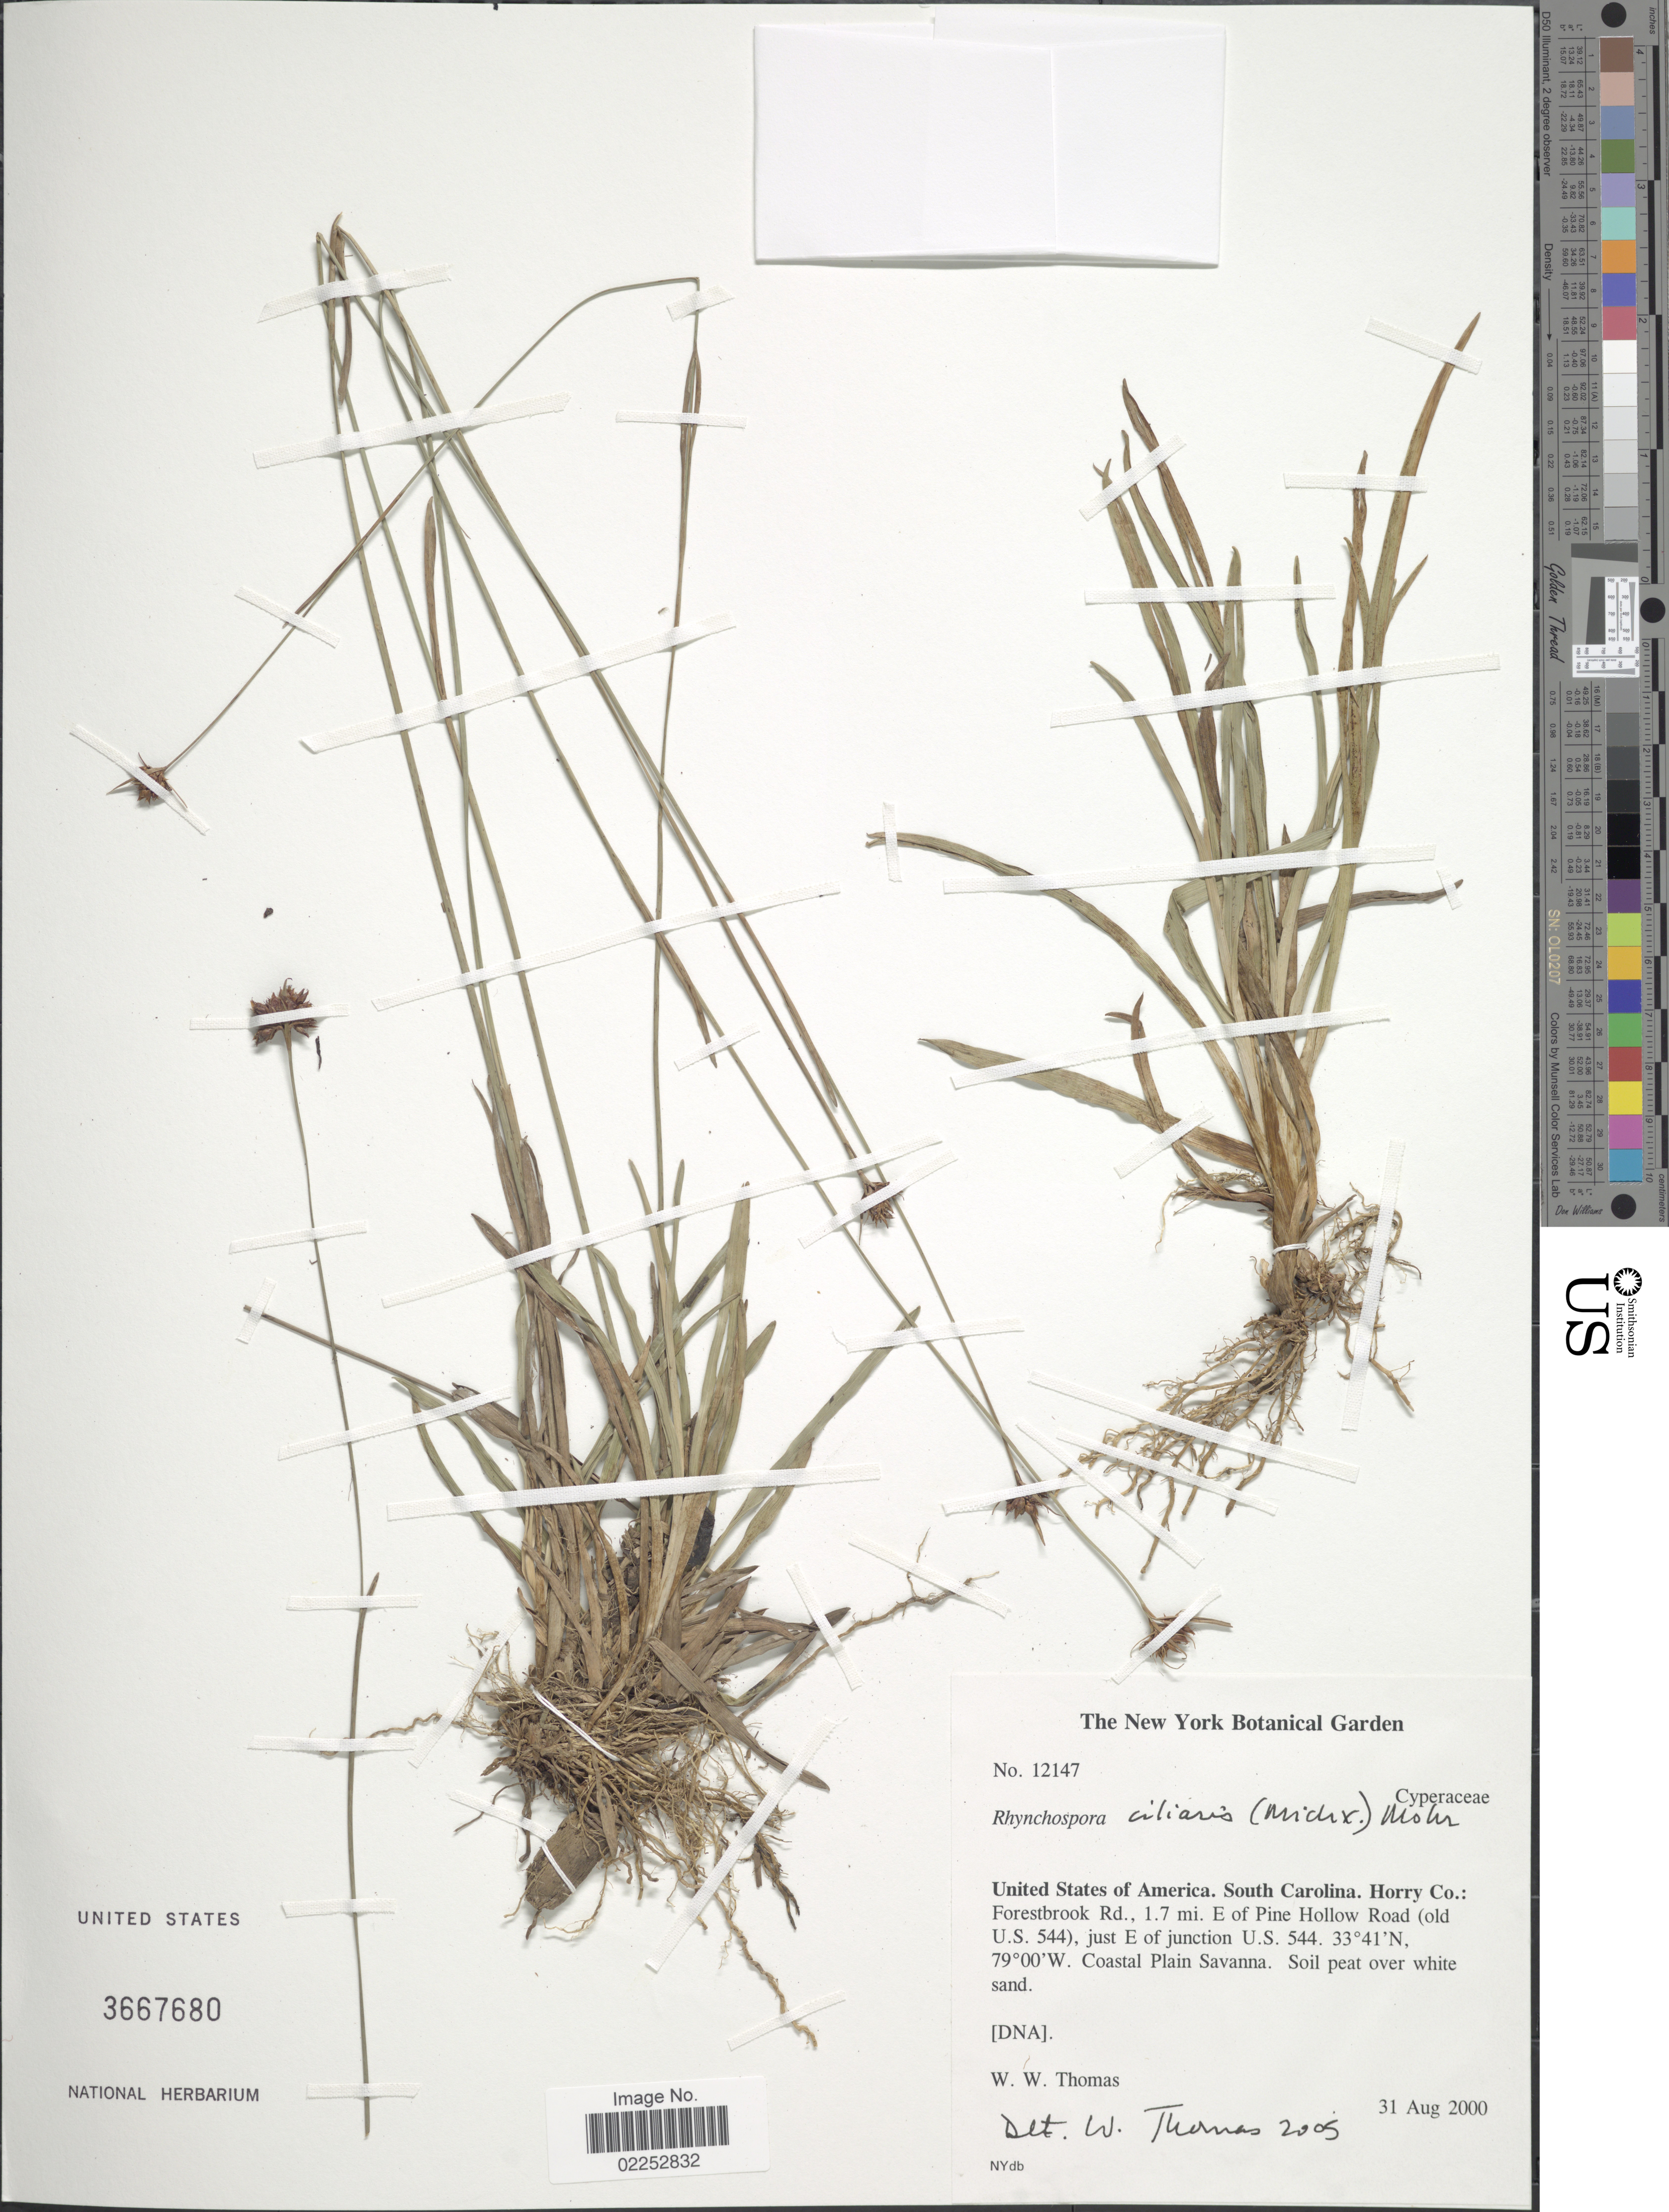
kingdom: Plantae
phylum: Tracheophyta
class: Liliopsida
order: Poales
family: Cyperaceae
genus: Rhynchospora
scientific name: Rhynchospora ciliaris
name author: (Michx.) C. Mohr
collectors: W. W. Thomas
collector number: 12147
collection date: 2000-08-31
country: United States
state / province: South Carolina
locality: Horry Co.: Forestbrook Rd., 1.7 mi. E of Pine Hollow Road (old U.S. 544), just E of junction U.S. 544. Coastal Plain Savanna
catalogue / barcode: US 3667680